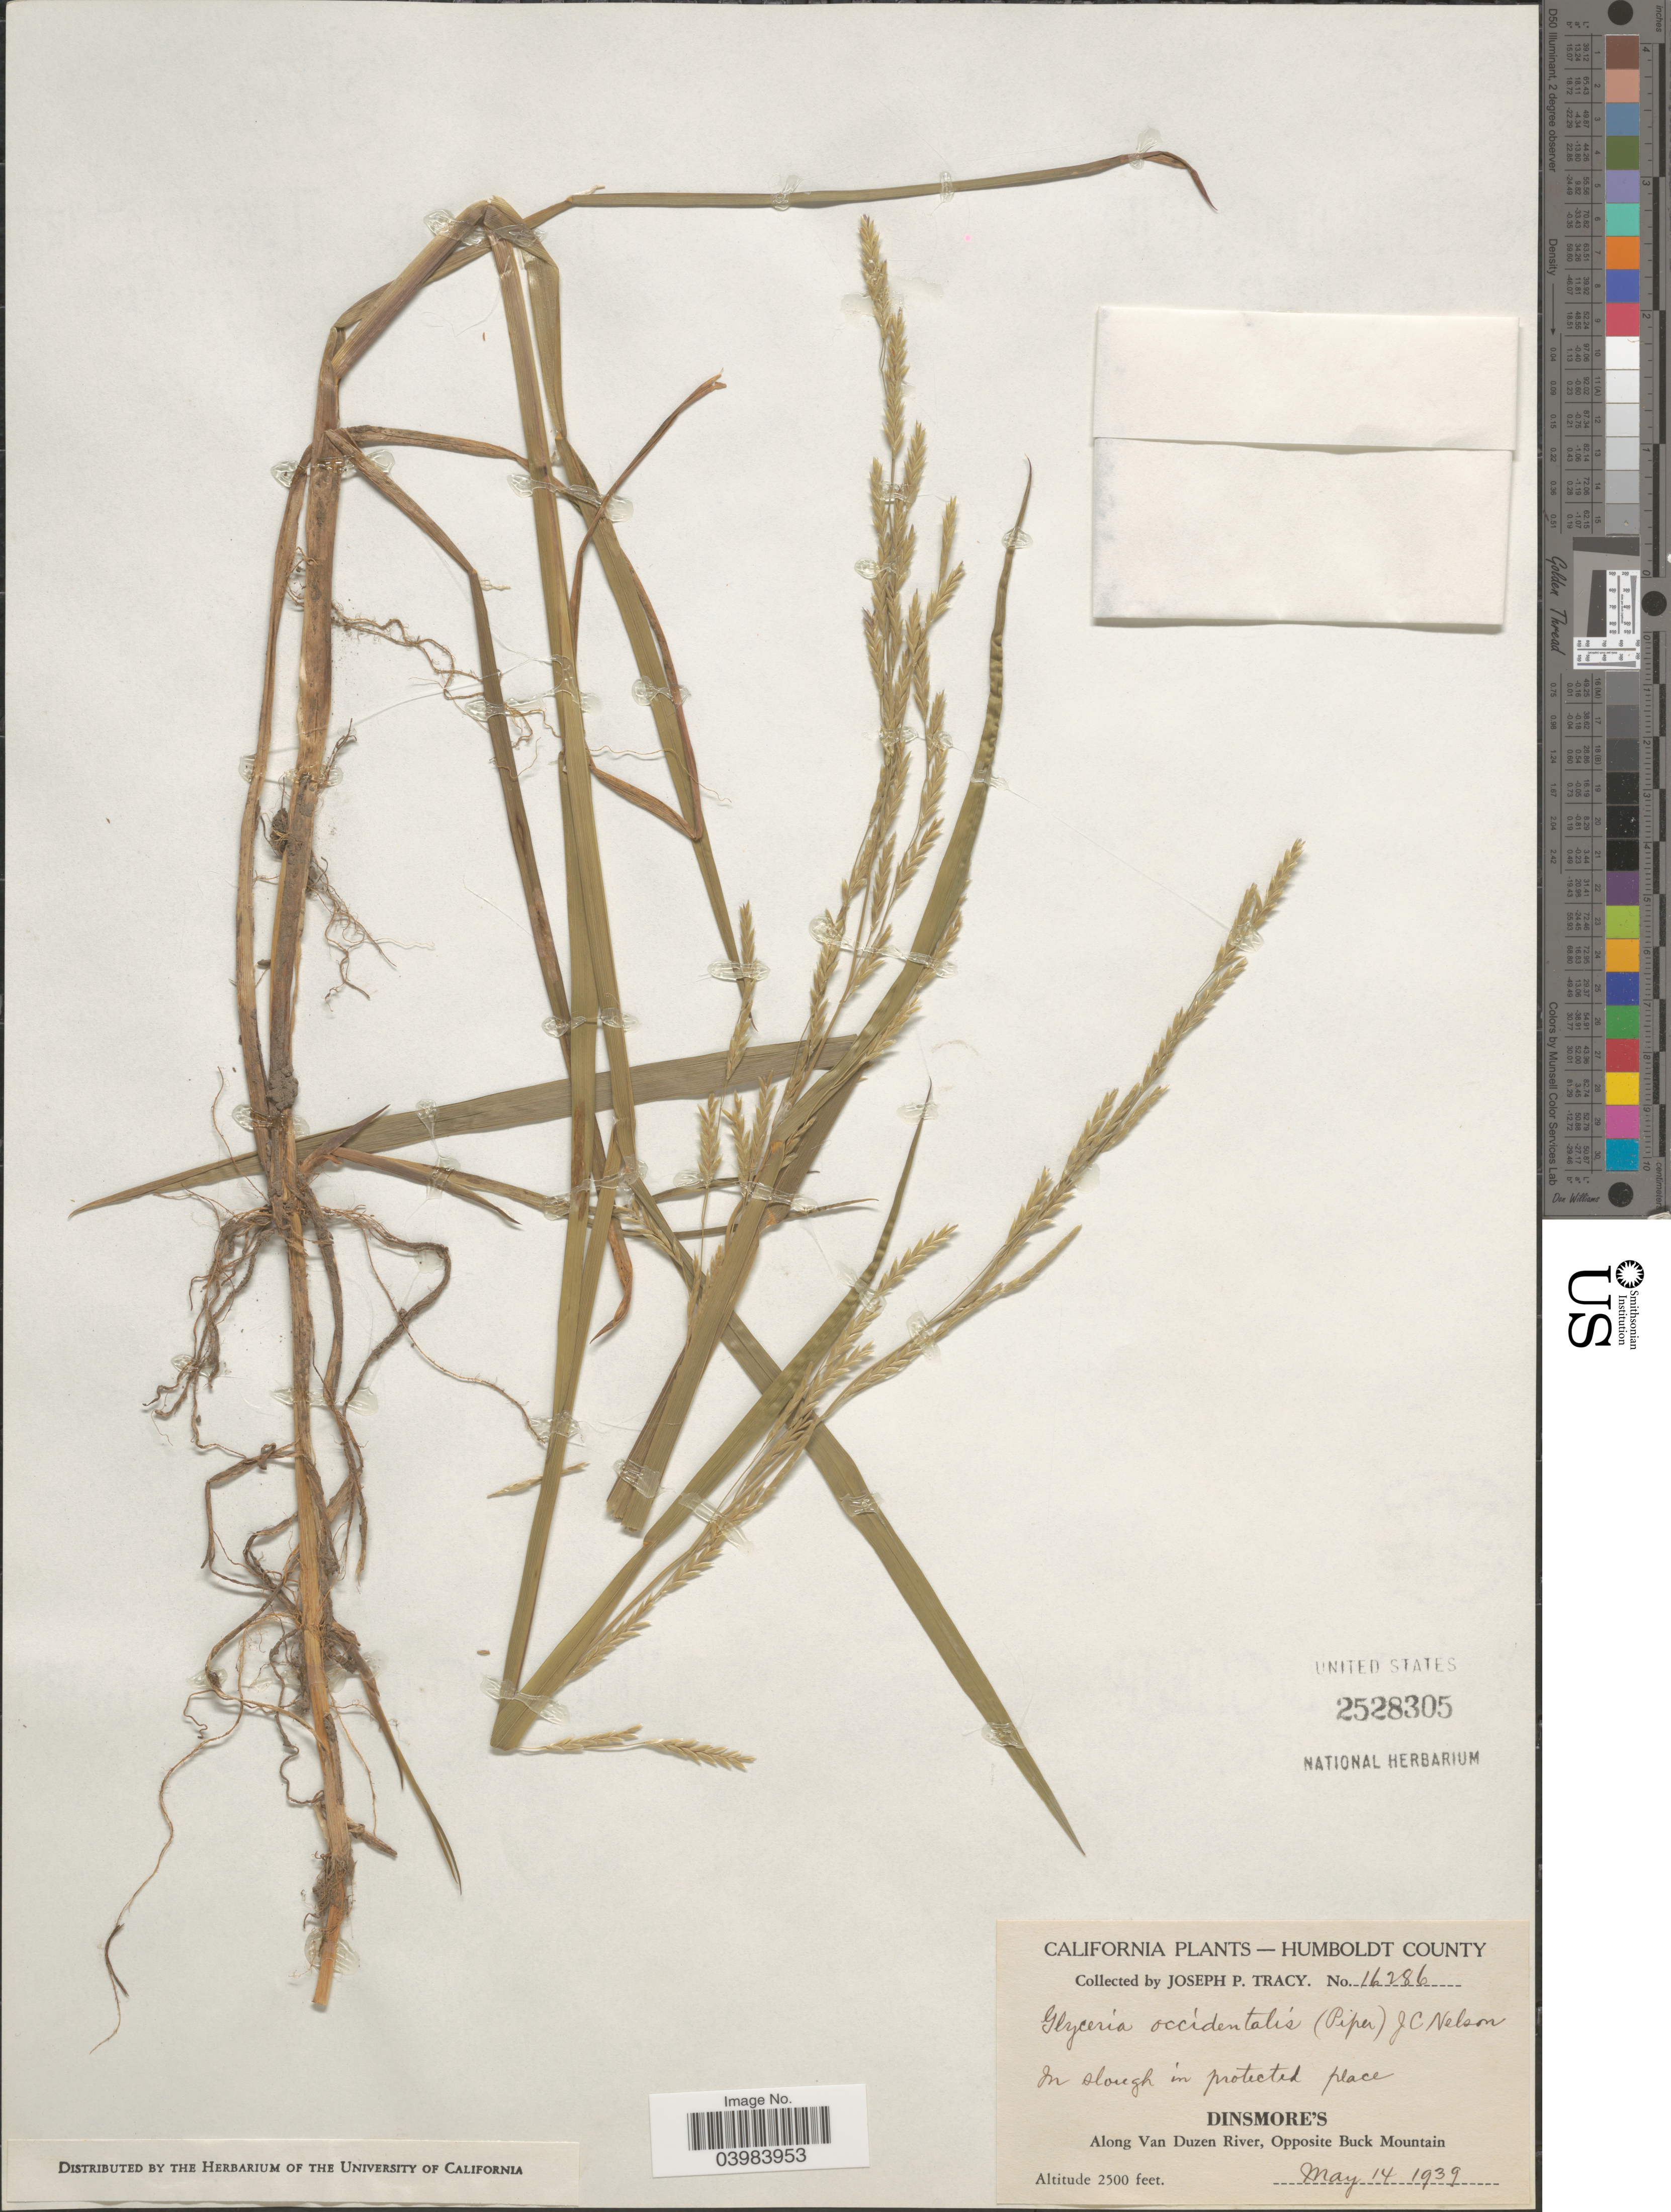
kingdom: Plantae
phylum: Tracheophyta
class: Liliopsida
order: Poales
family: Poaceae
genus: Glyceria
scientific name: Glyceria occidentalis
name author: (Piper) J.C. Nelson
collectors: J. Tracy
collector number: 16286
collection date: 1939-05-14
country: United States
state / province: California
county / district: Humboldt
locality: Humboldt County. In slough in protected place. Dinsmore's. Along Van Duzen River, Opposite Buck Mountain.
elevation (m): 762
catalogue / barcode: US 2528305